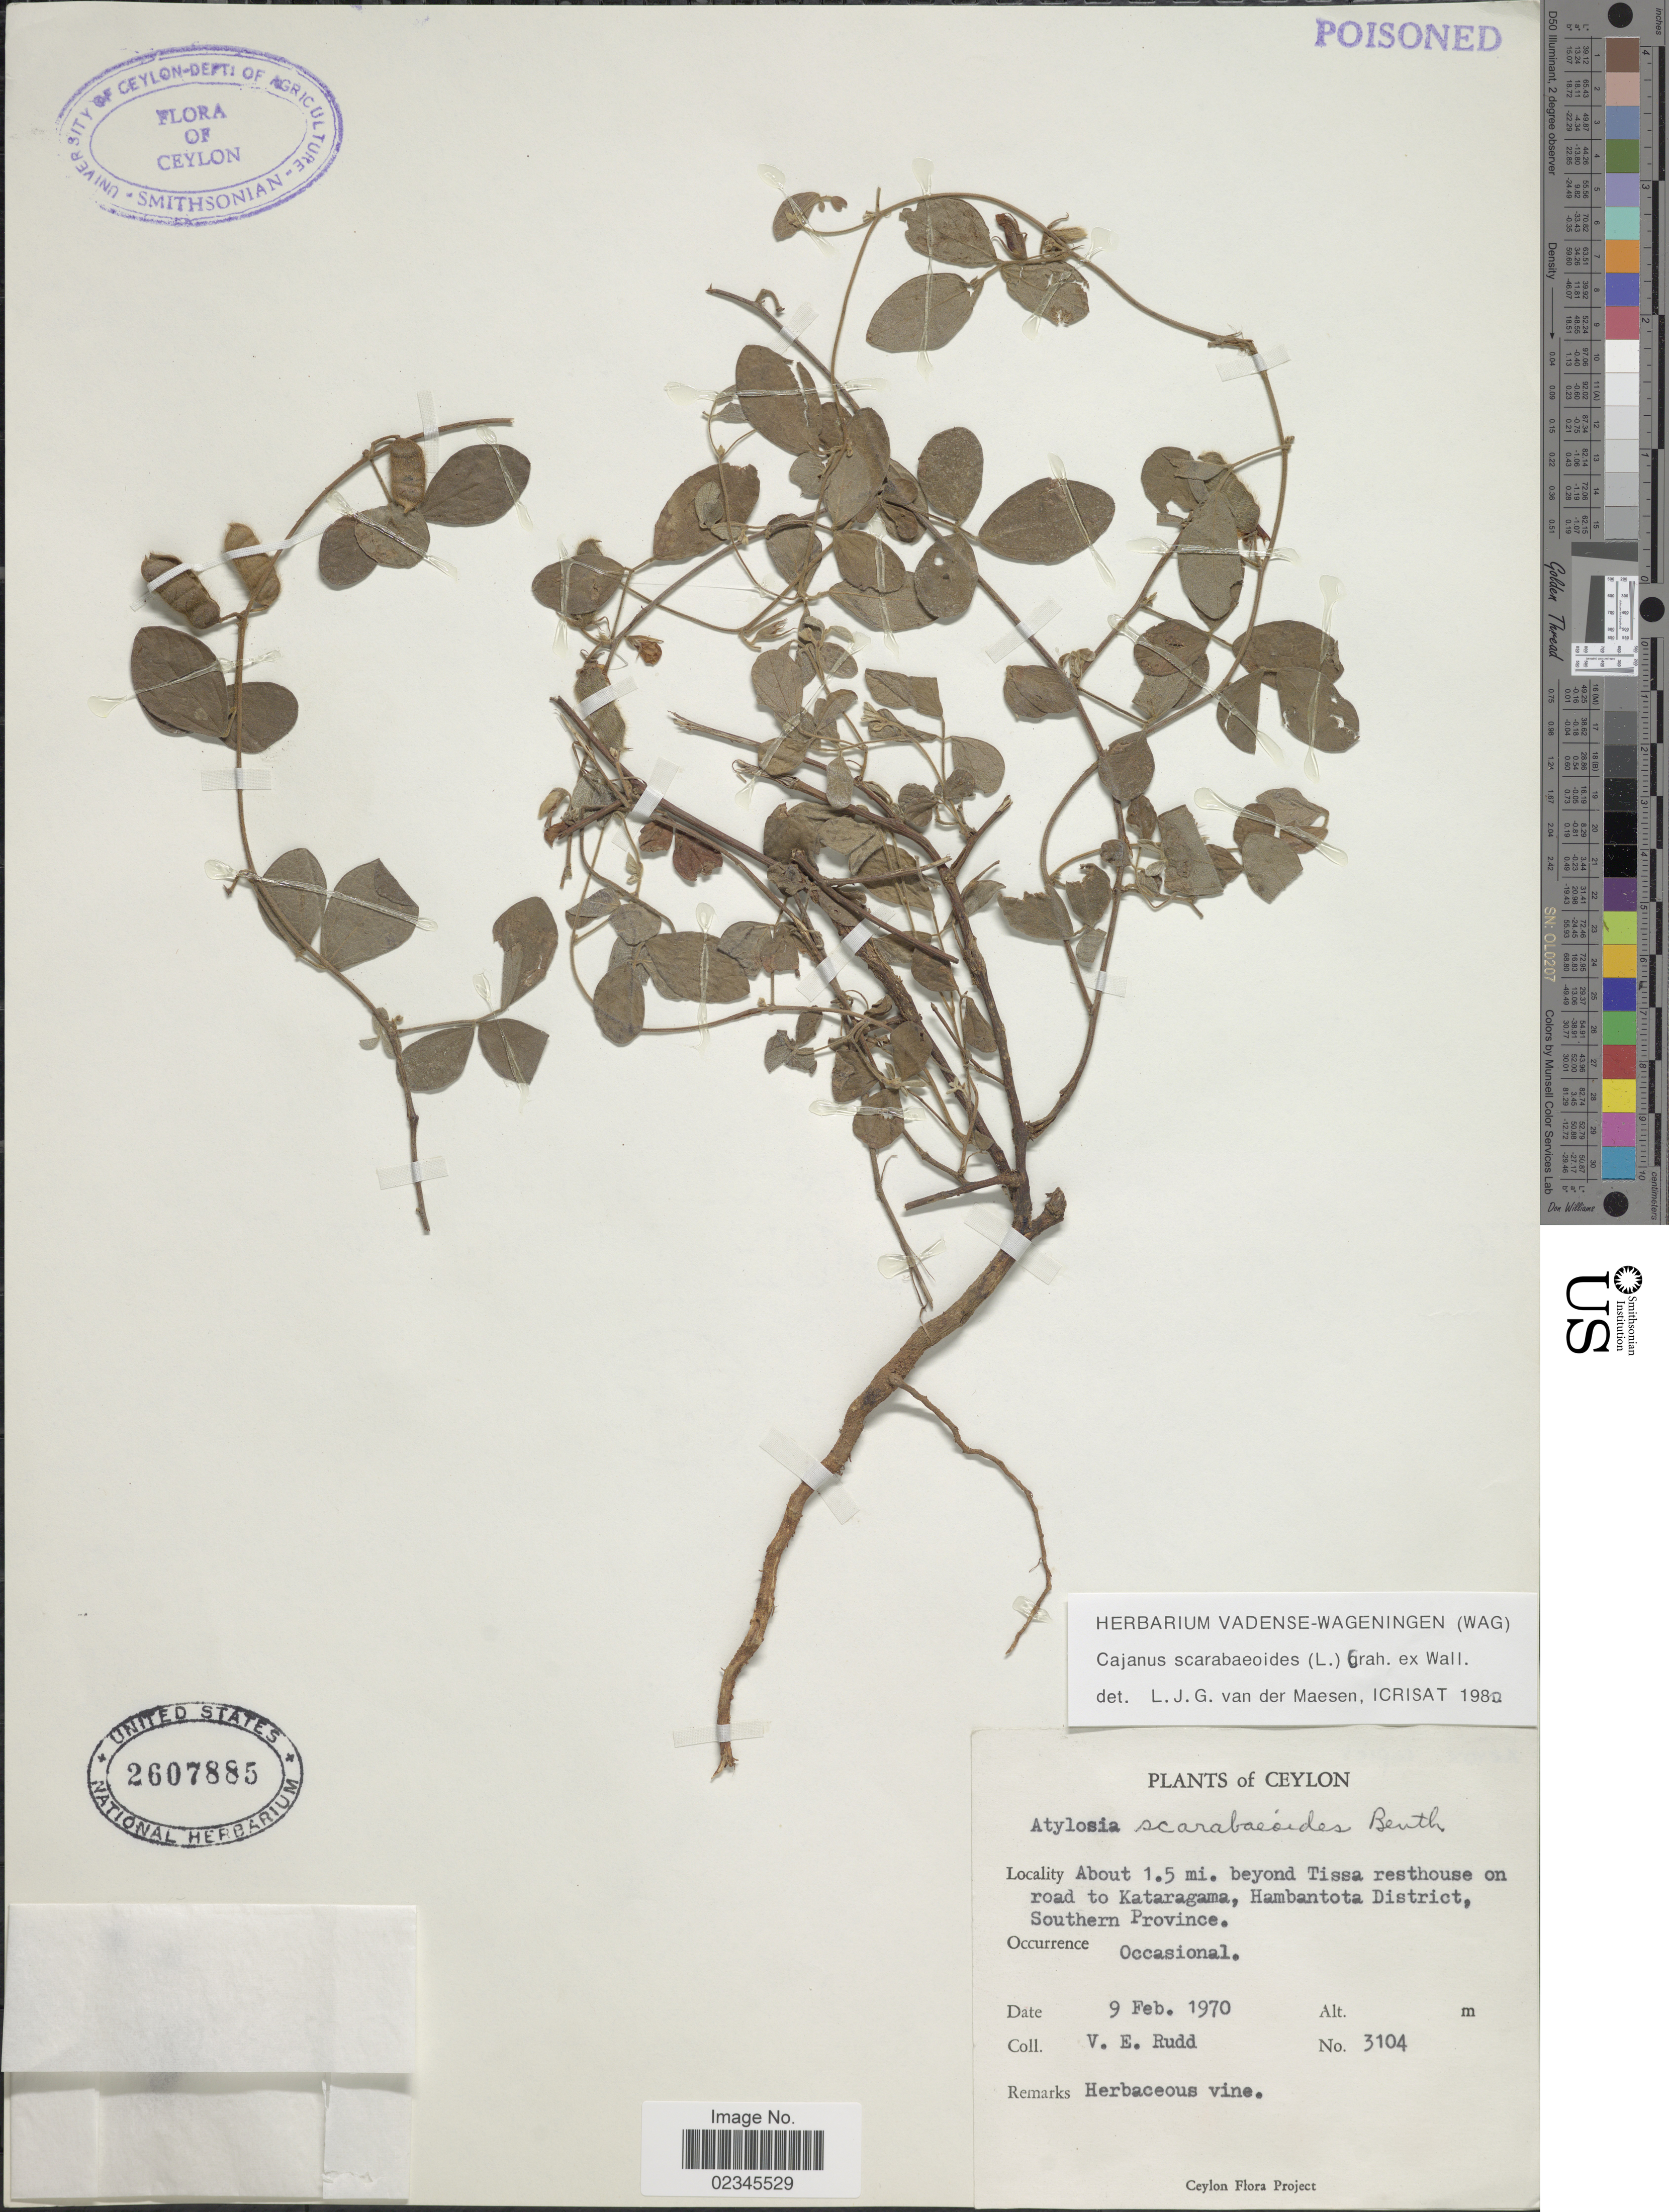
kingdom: Plantae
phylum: Tracheophyta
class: Magnoliopsida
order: Fabales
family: Fabaceae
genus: Cajanus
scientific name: Cajanus scarabaeoides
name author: (L.) Thou. ex Graham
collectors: V. E. Rudd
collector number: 3104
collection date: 1970-02-09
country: Sri Lanka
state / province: Southern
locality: Ceylon. About 1.5 mi. beyond Tissa resthouse on road to Kataragama, Hambantota District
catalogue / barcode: US 2607885